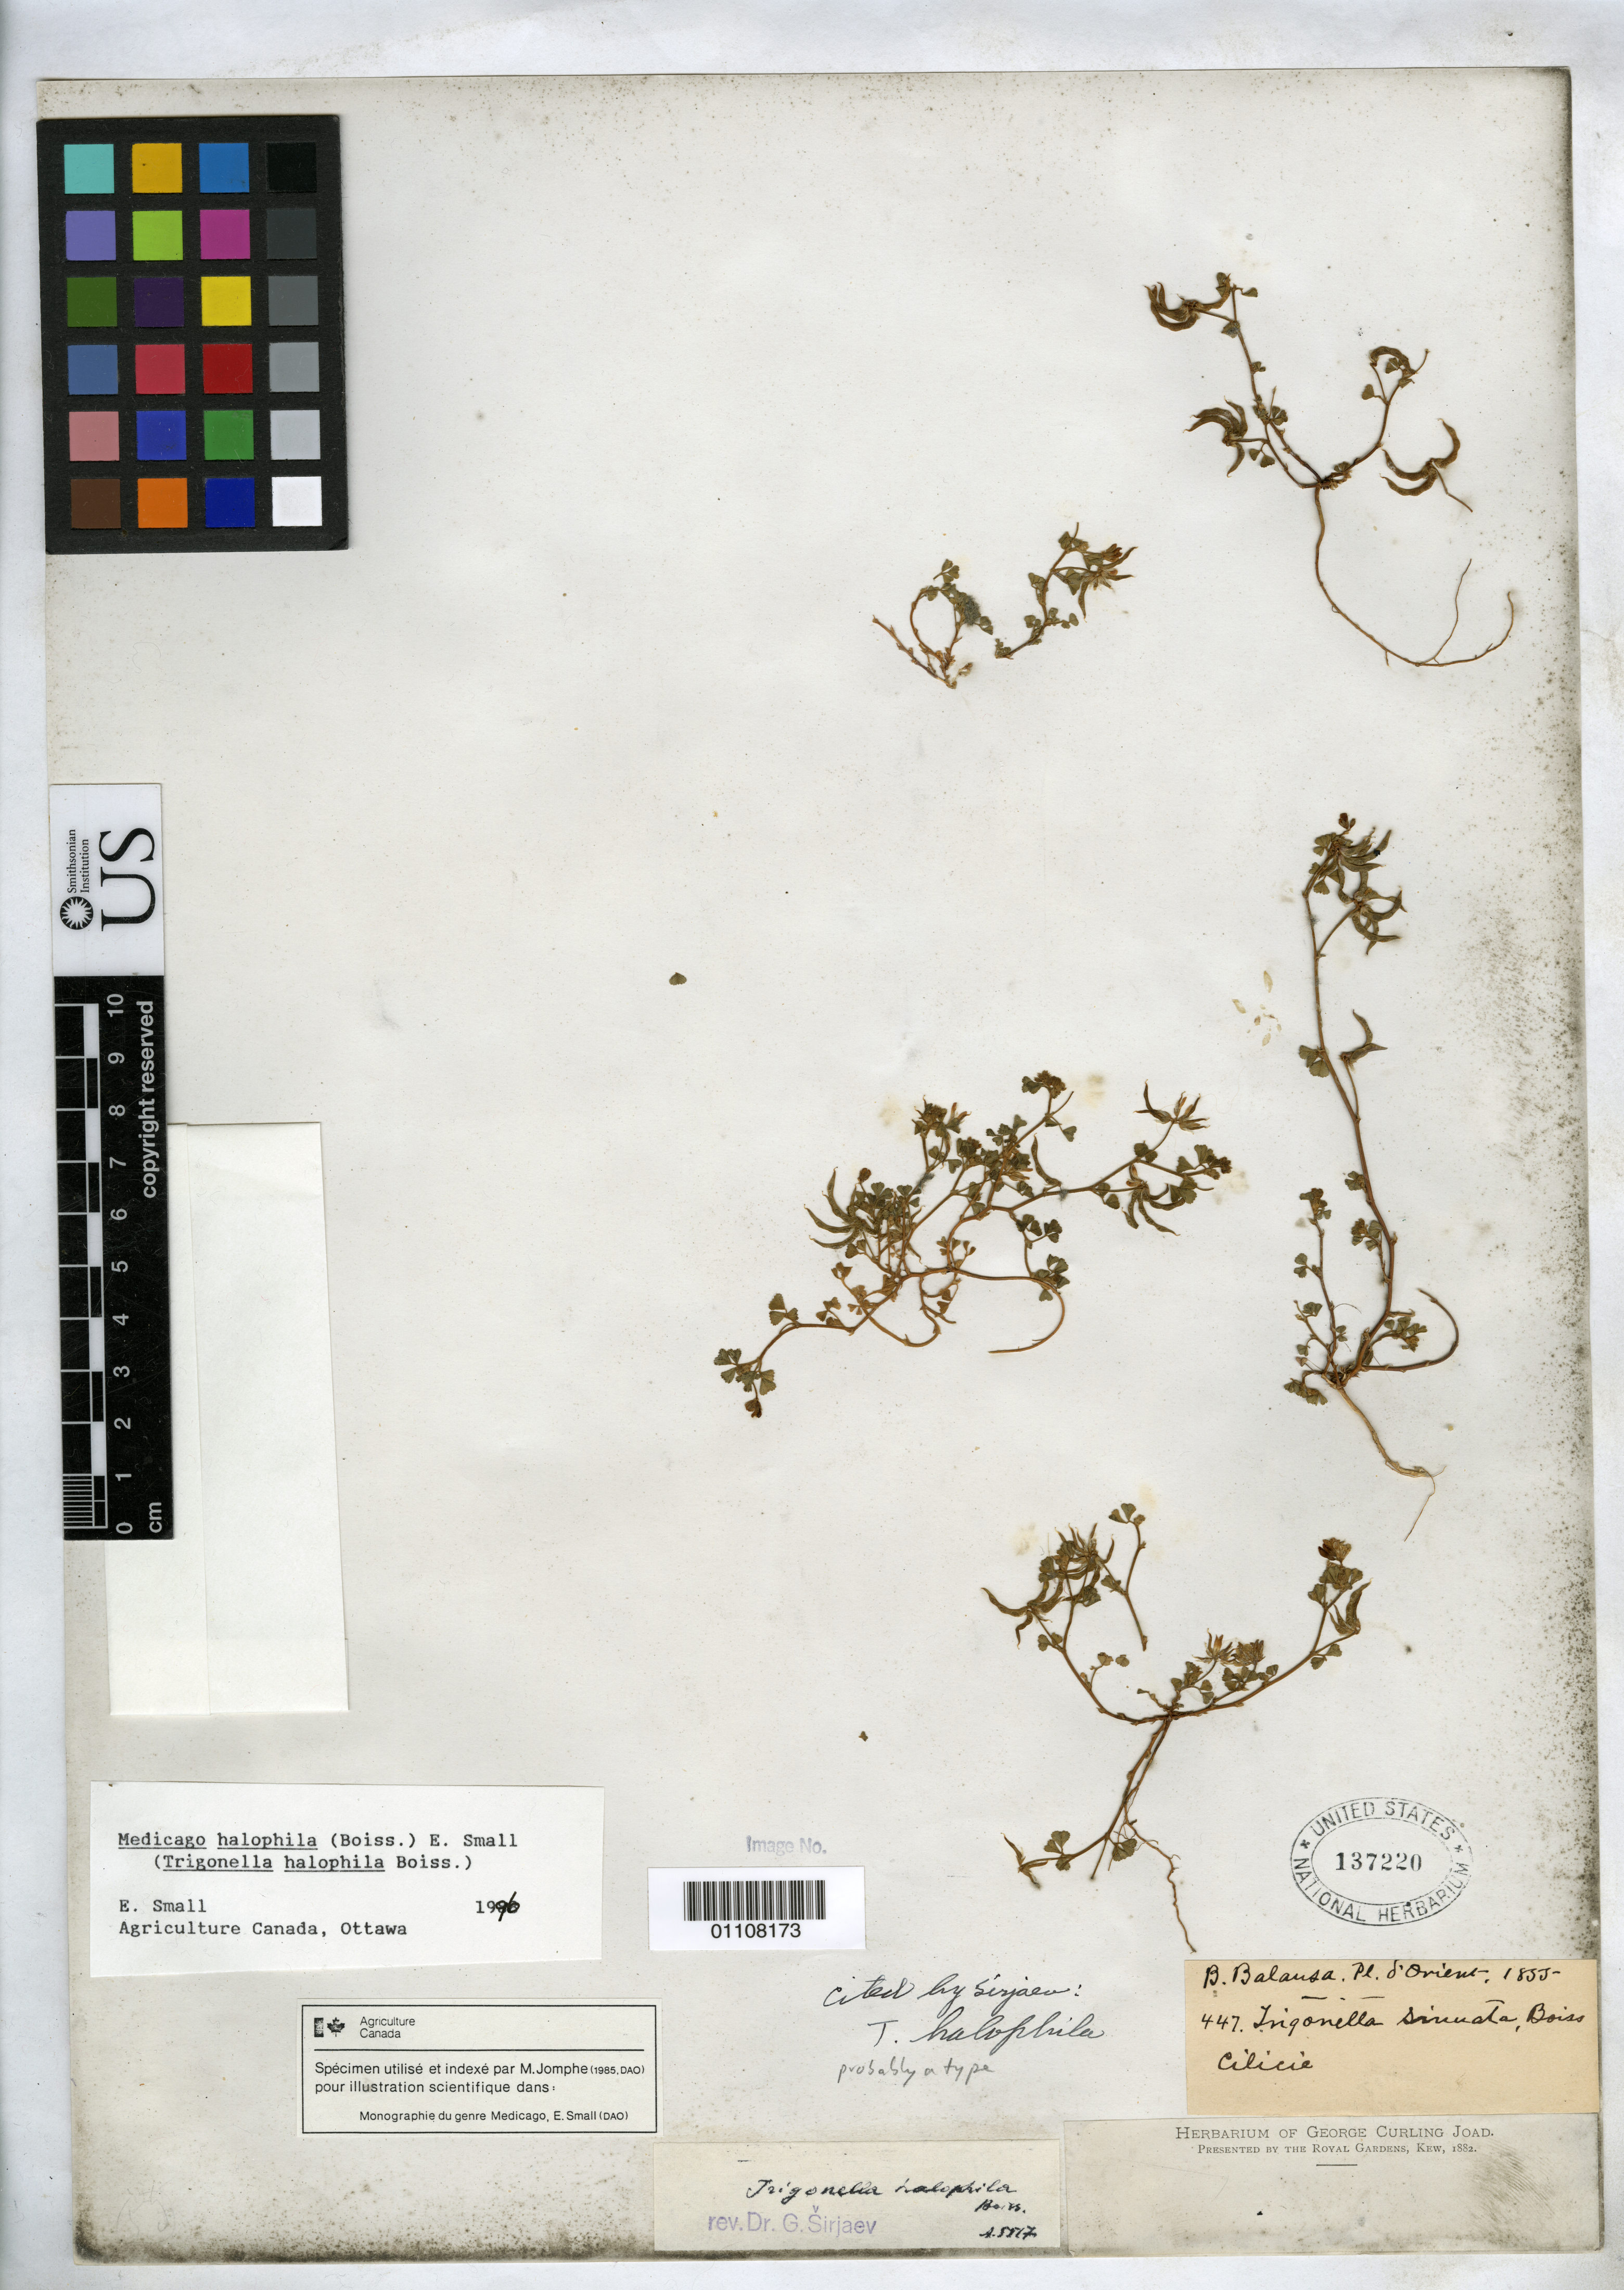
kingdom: Plantae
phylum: Tracheophyta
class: Magnoliopsida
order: Fabales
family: Fabaceae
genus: Trigonella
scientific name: Trigonella halophila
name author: Boiss.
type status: Type Collection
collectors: B. Balansa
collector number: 447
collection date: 1833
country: Turkey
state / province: Cilicia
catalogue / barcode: US 137220